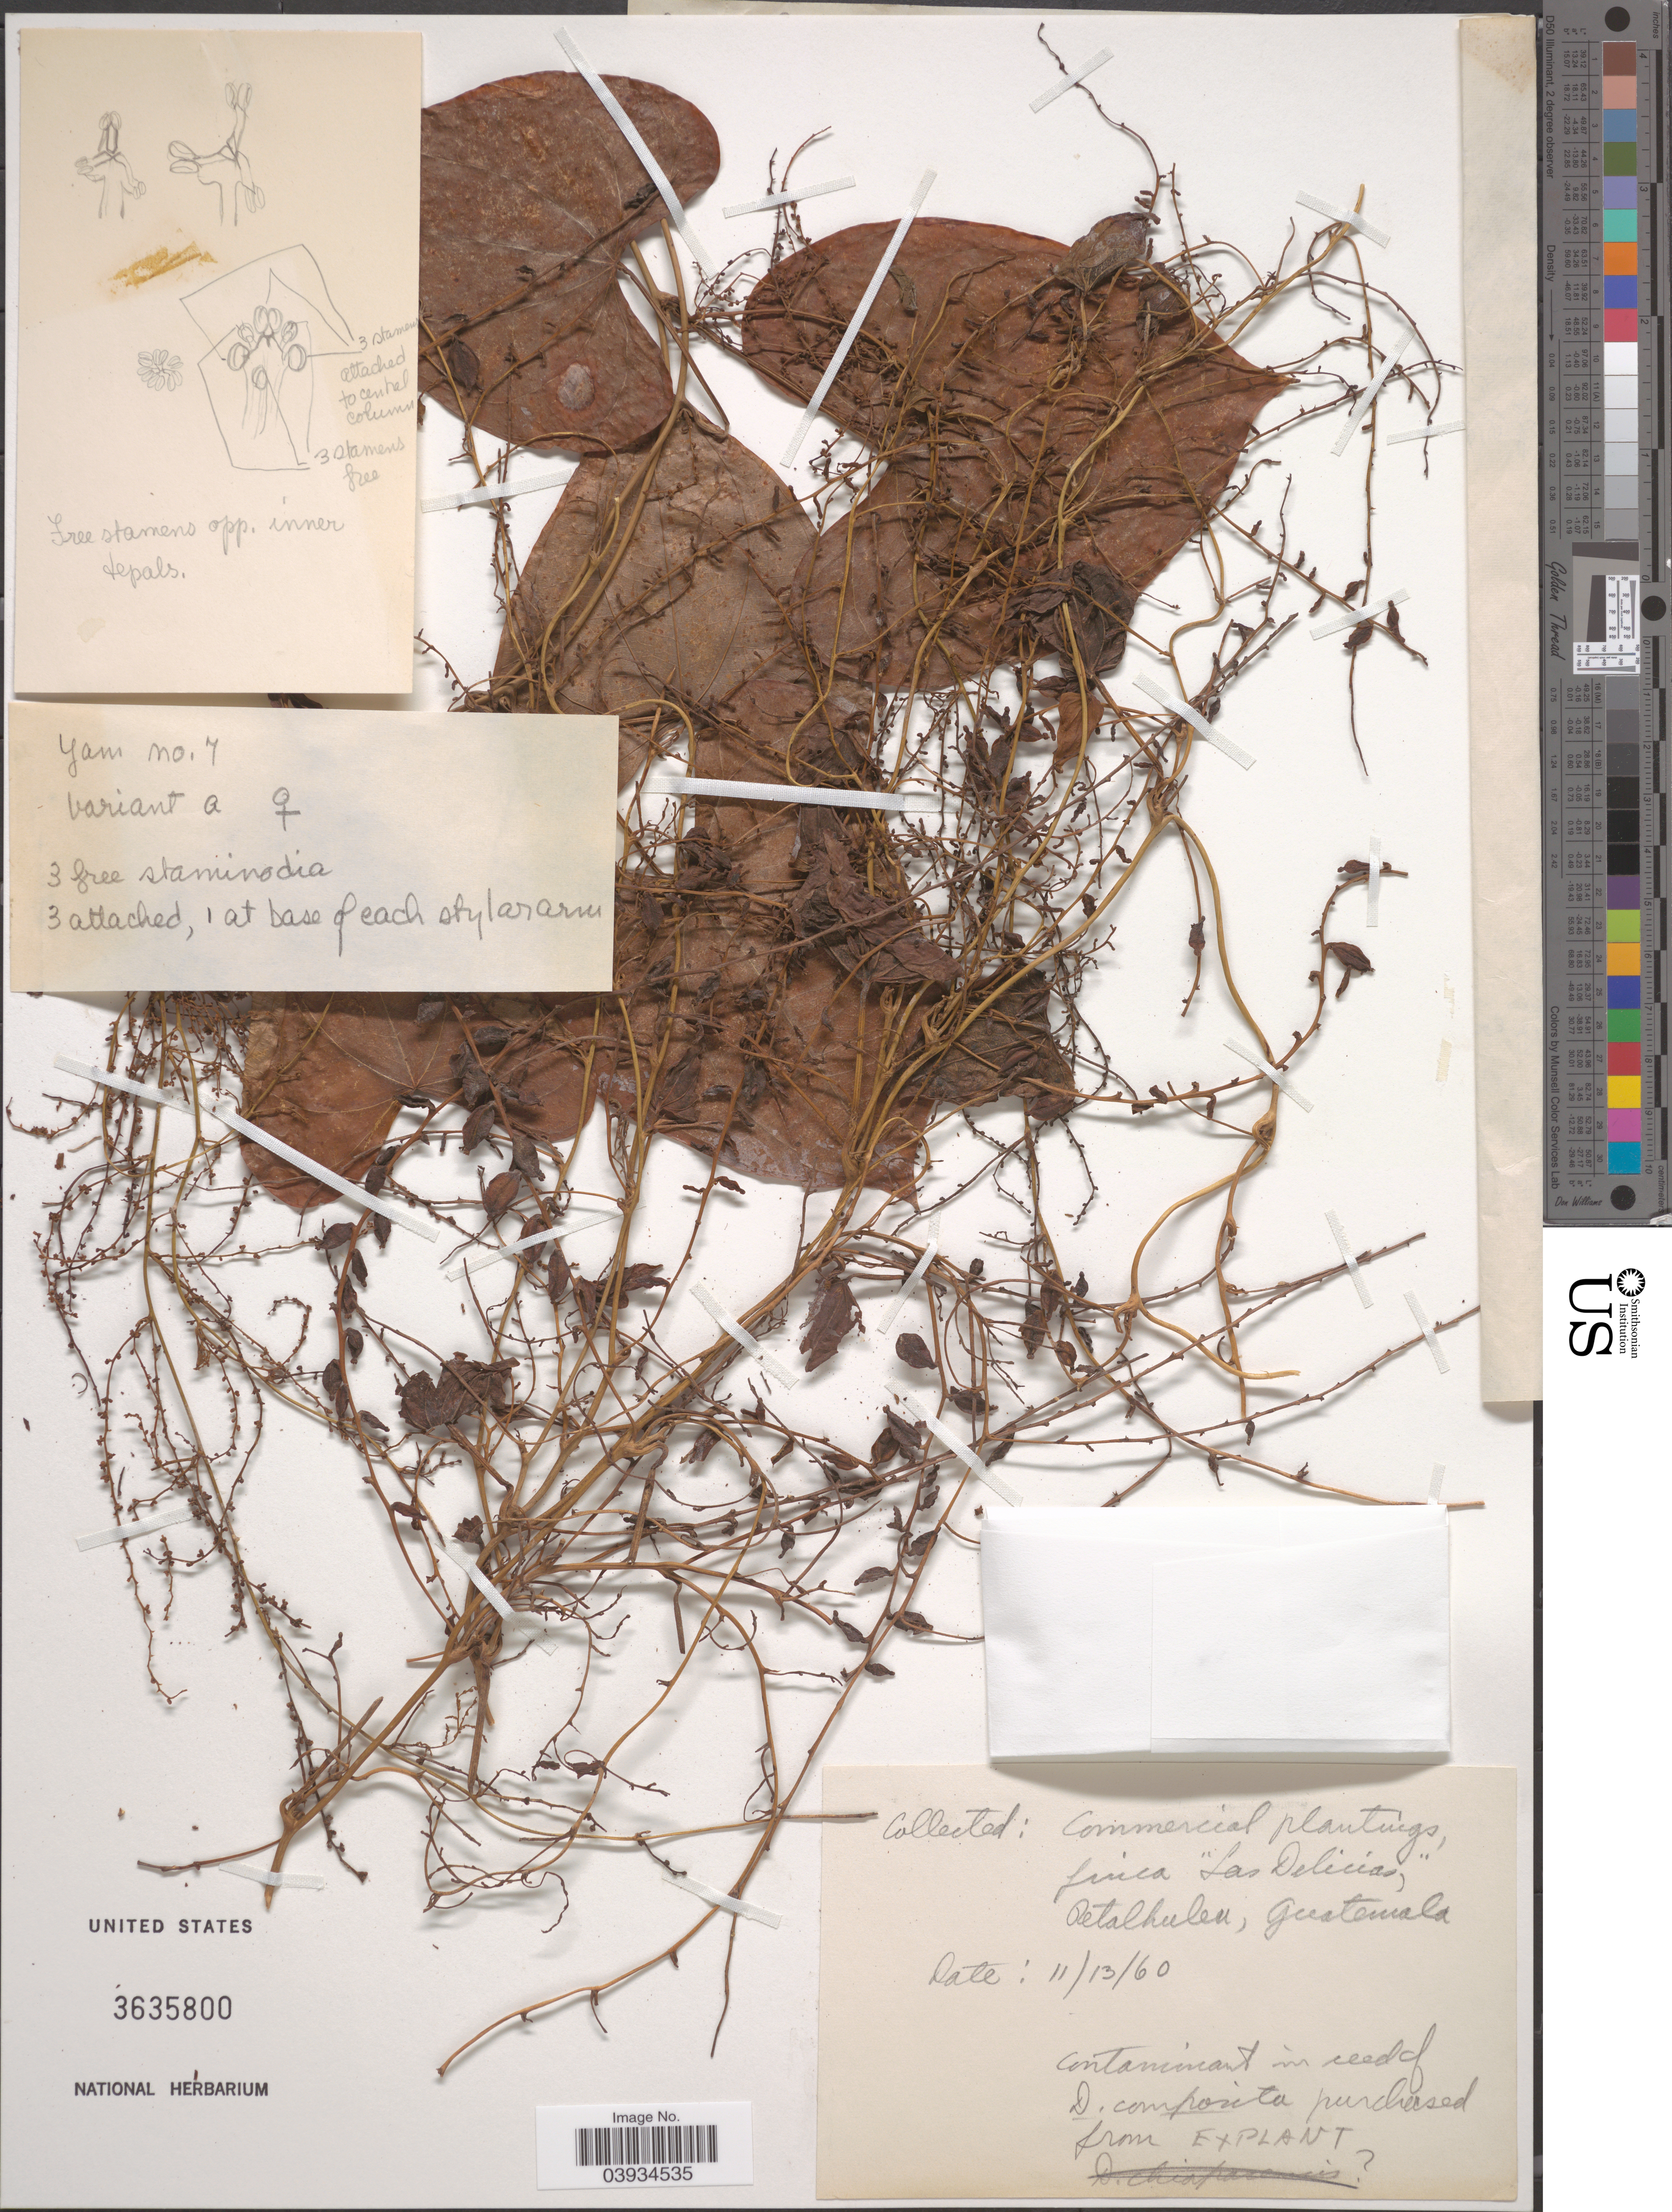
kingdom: Plantae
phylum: Tracheophyta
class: Liliopsida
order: Dioscoreales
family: Dioscoreaceae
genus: Dioscorea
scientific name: Dioscorea esculenta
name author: (Lour.) Burkill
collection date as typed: Transcribed d/m/y: 13/11/60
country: Guatemala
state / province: Retalhuleu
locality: Finca "Las Delicias".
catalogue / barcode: US 3635800